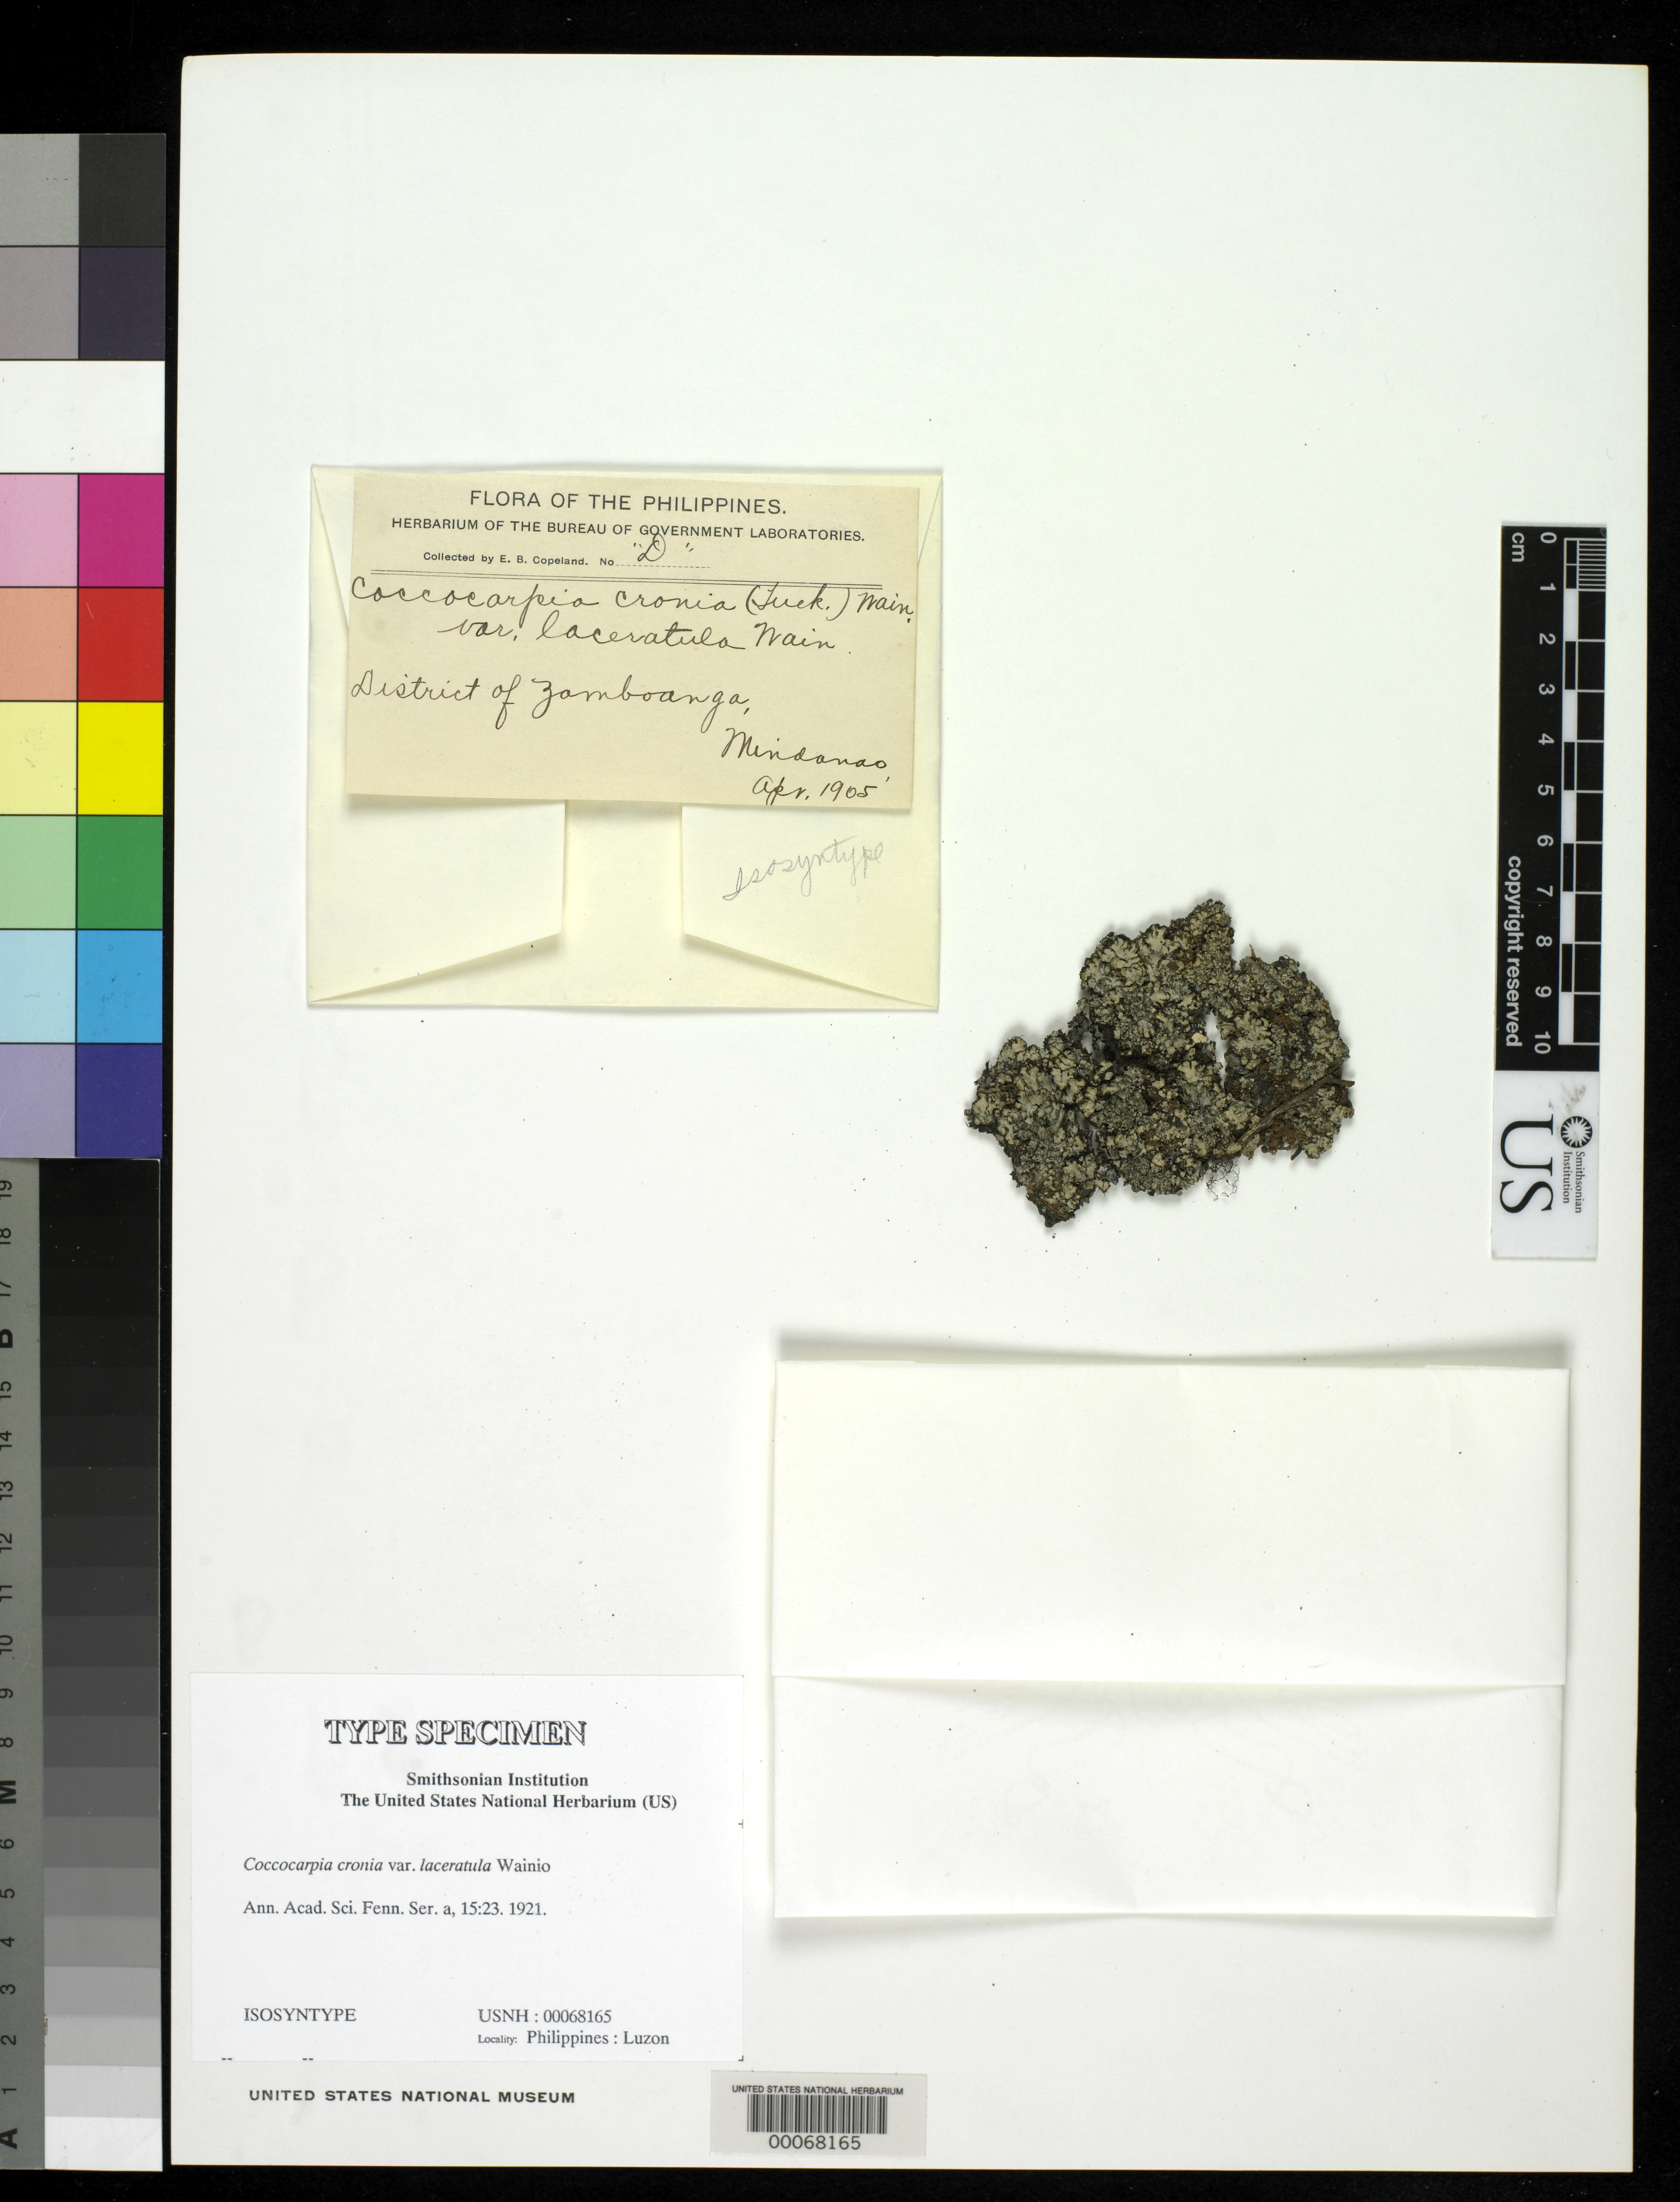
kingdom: Fungi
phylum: Ascomycota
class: Lecanoromycetes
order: Peltigerales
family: Coccocarpiaceae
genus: Coccocarpia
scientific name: Coccocarpia cronia var. laceratula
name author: Vain.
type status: Isosyntype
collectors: E. D. Merrill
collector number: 7987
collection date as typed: May 1911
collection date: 1911-05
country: Philippines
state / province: Cordillera (Administrative Region)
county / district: Benguet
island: Luzon